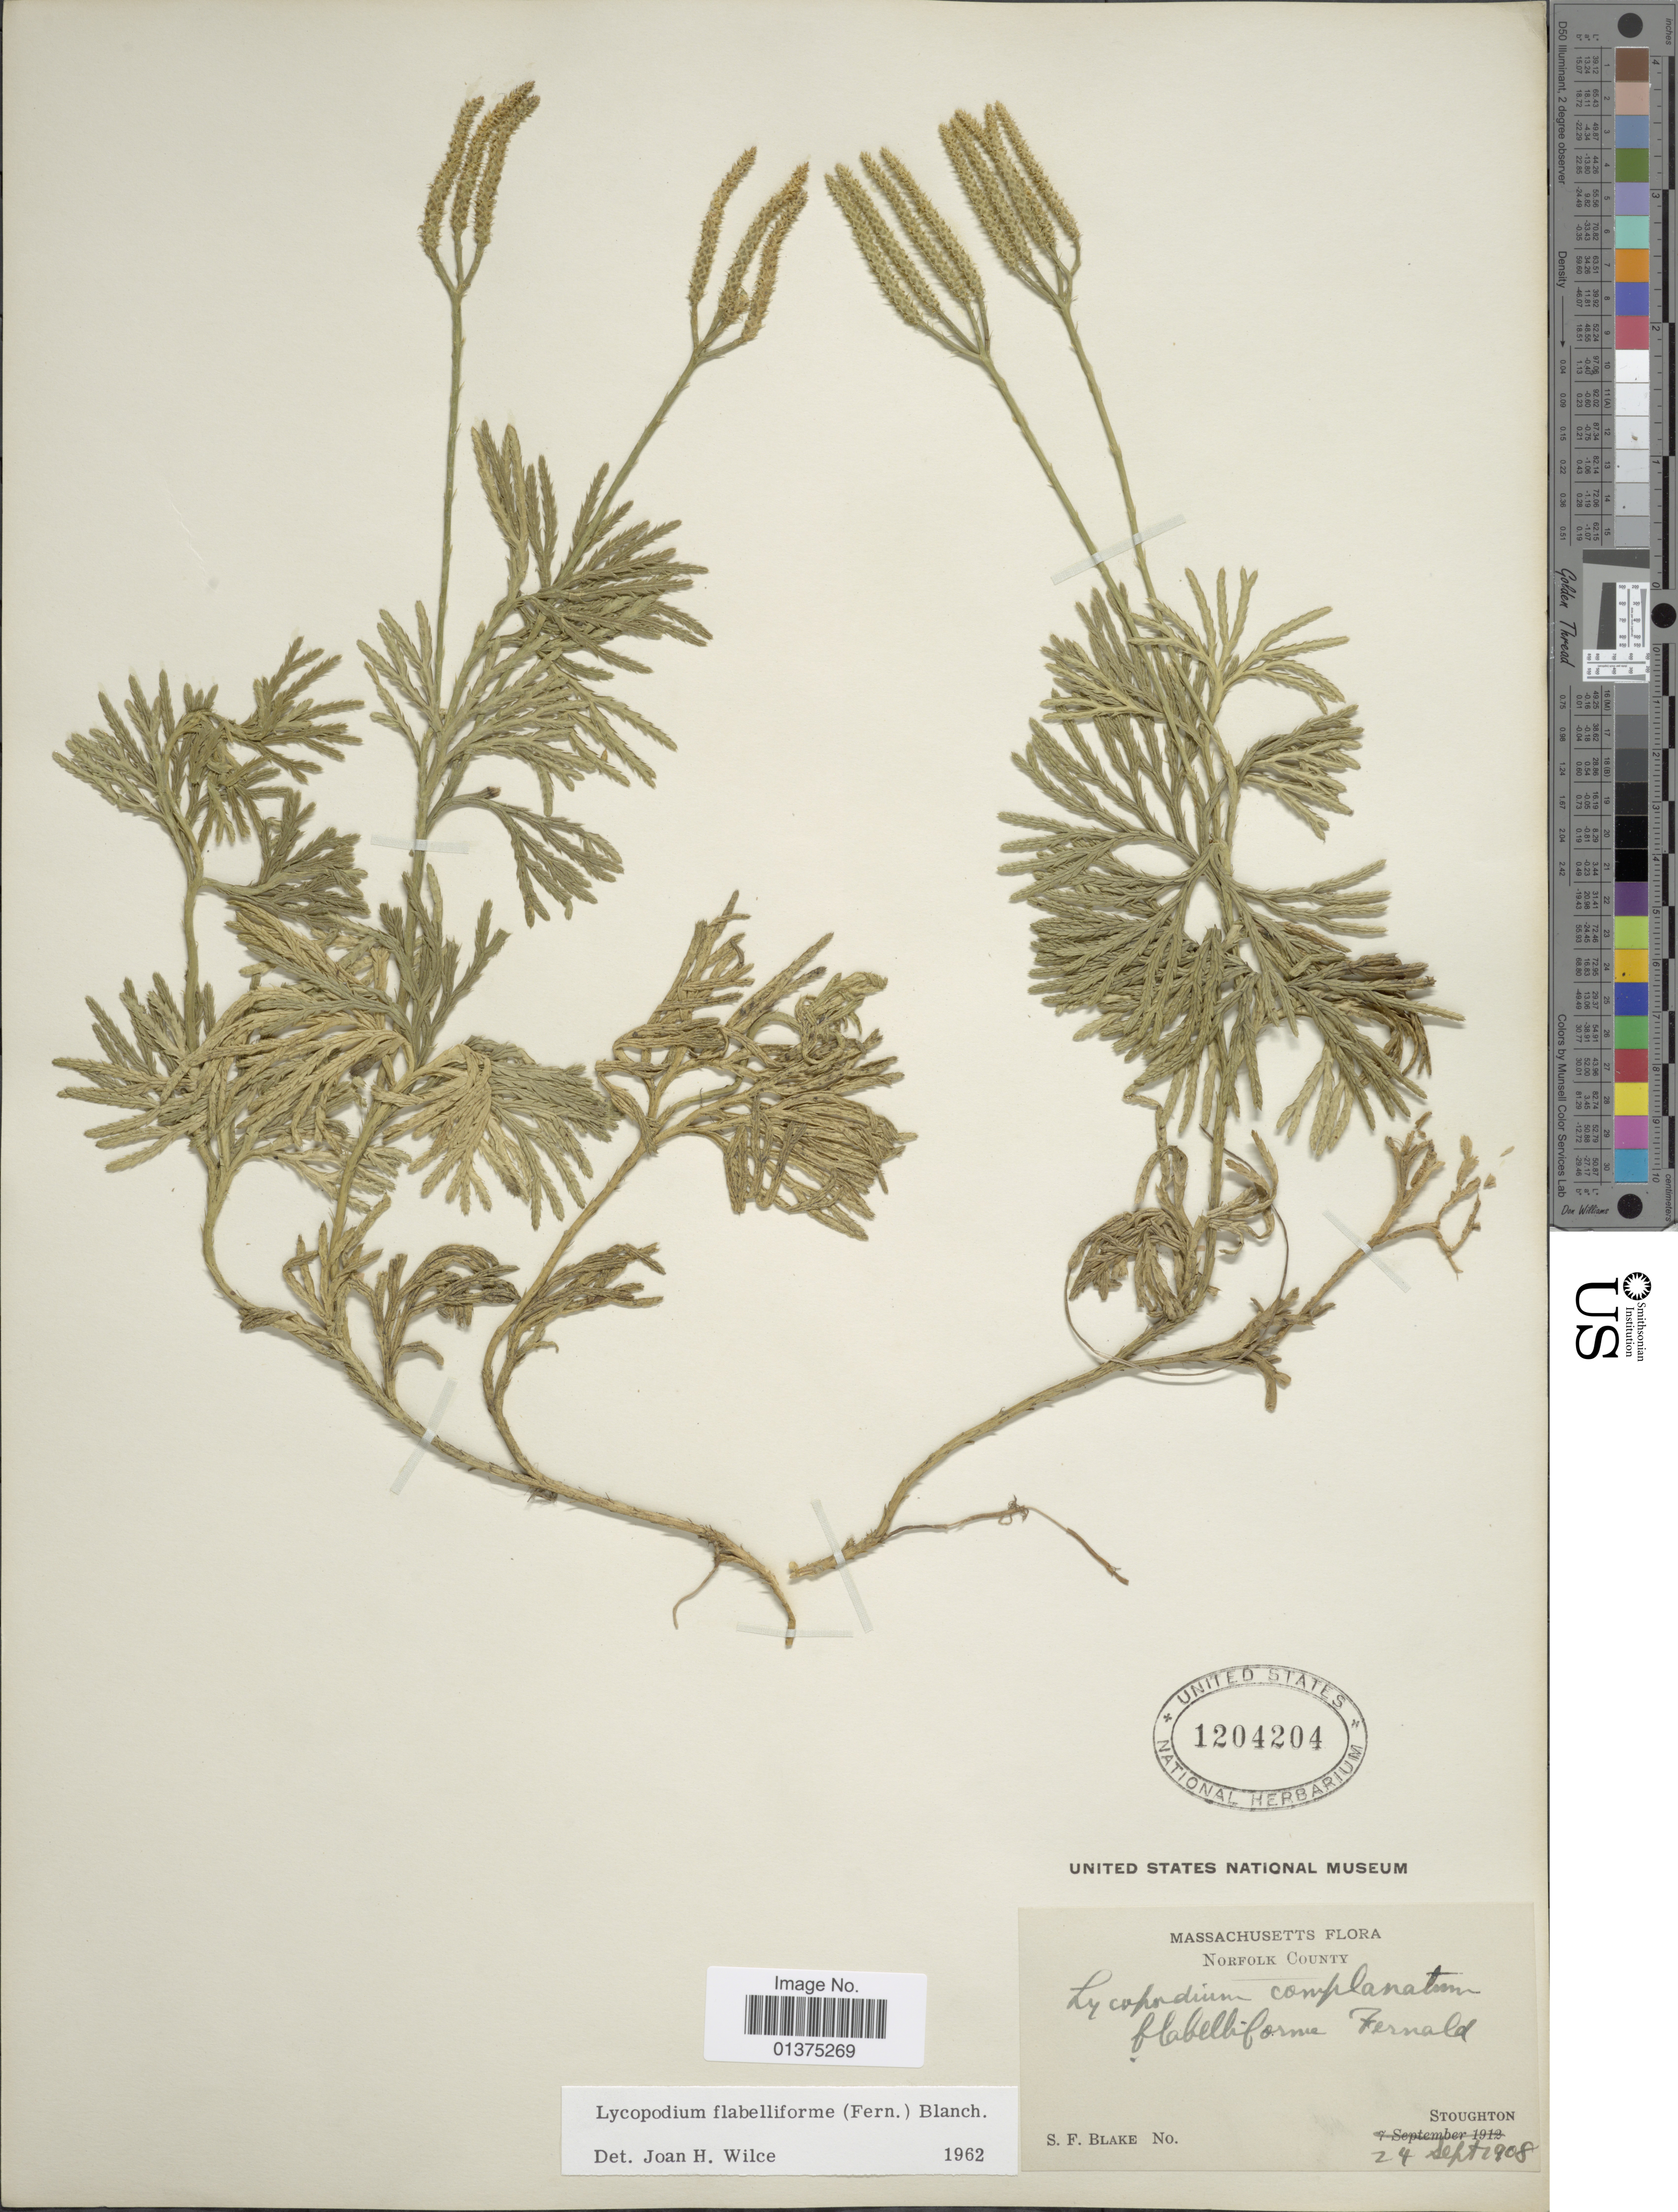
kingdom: Plantae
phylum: Tracheophyta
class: Lycopodiopsida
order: Lycopodiales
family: Lycopodiaceae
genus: Diphasiastrum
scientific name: Diphasiastrum digitatum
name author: (Dill. ex A. Braun) Holub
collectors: S. Blake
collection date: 1908-09-24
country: United States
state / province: Massachusetts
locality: Norfolk County, Stoughton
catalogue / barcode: US 1204204